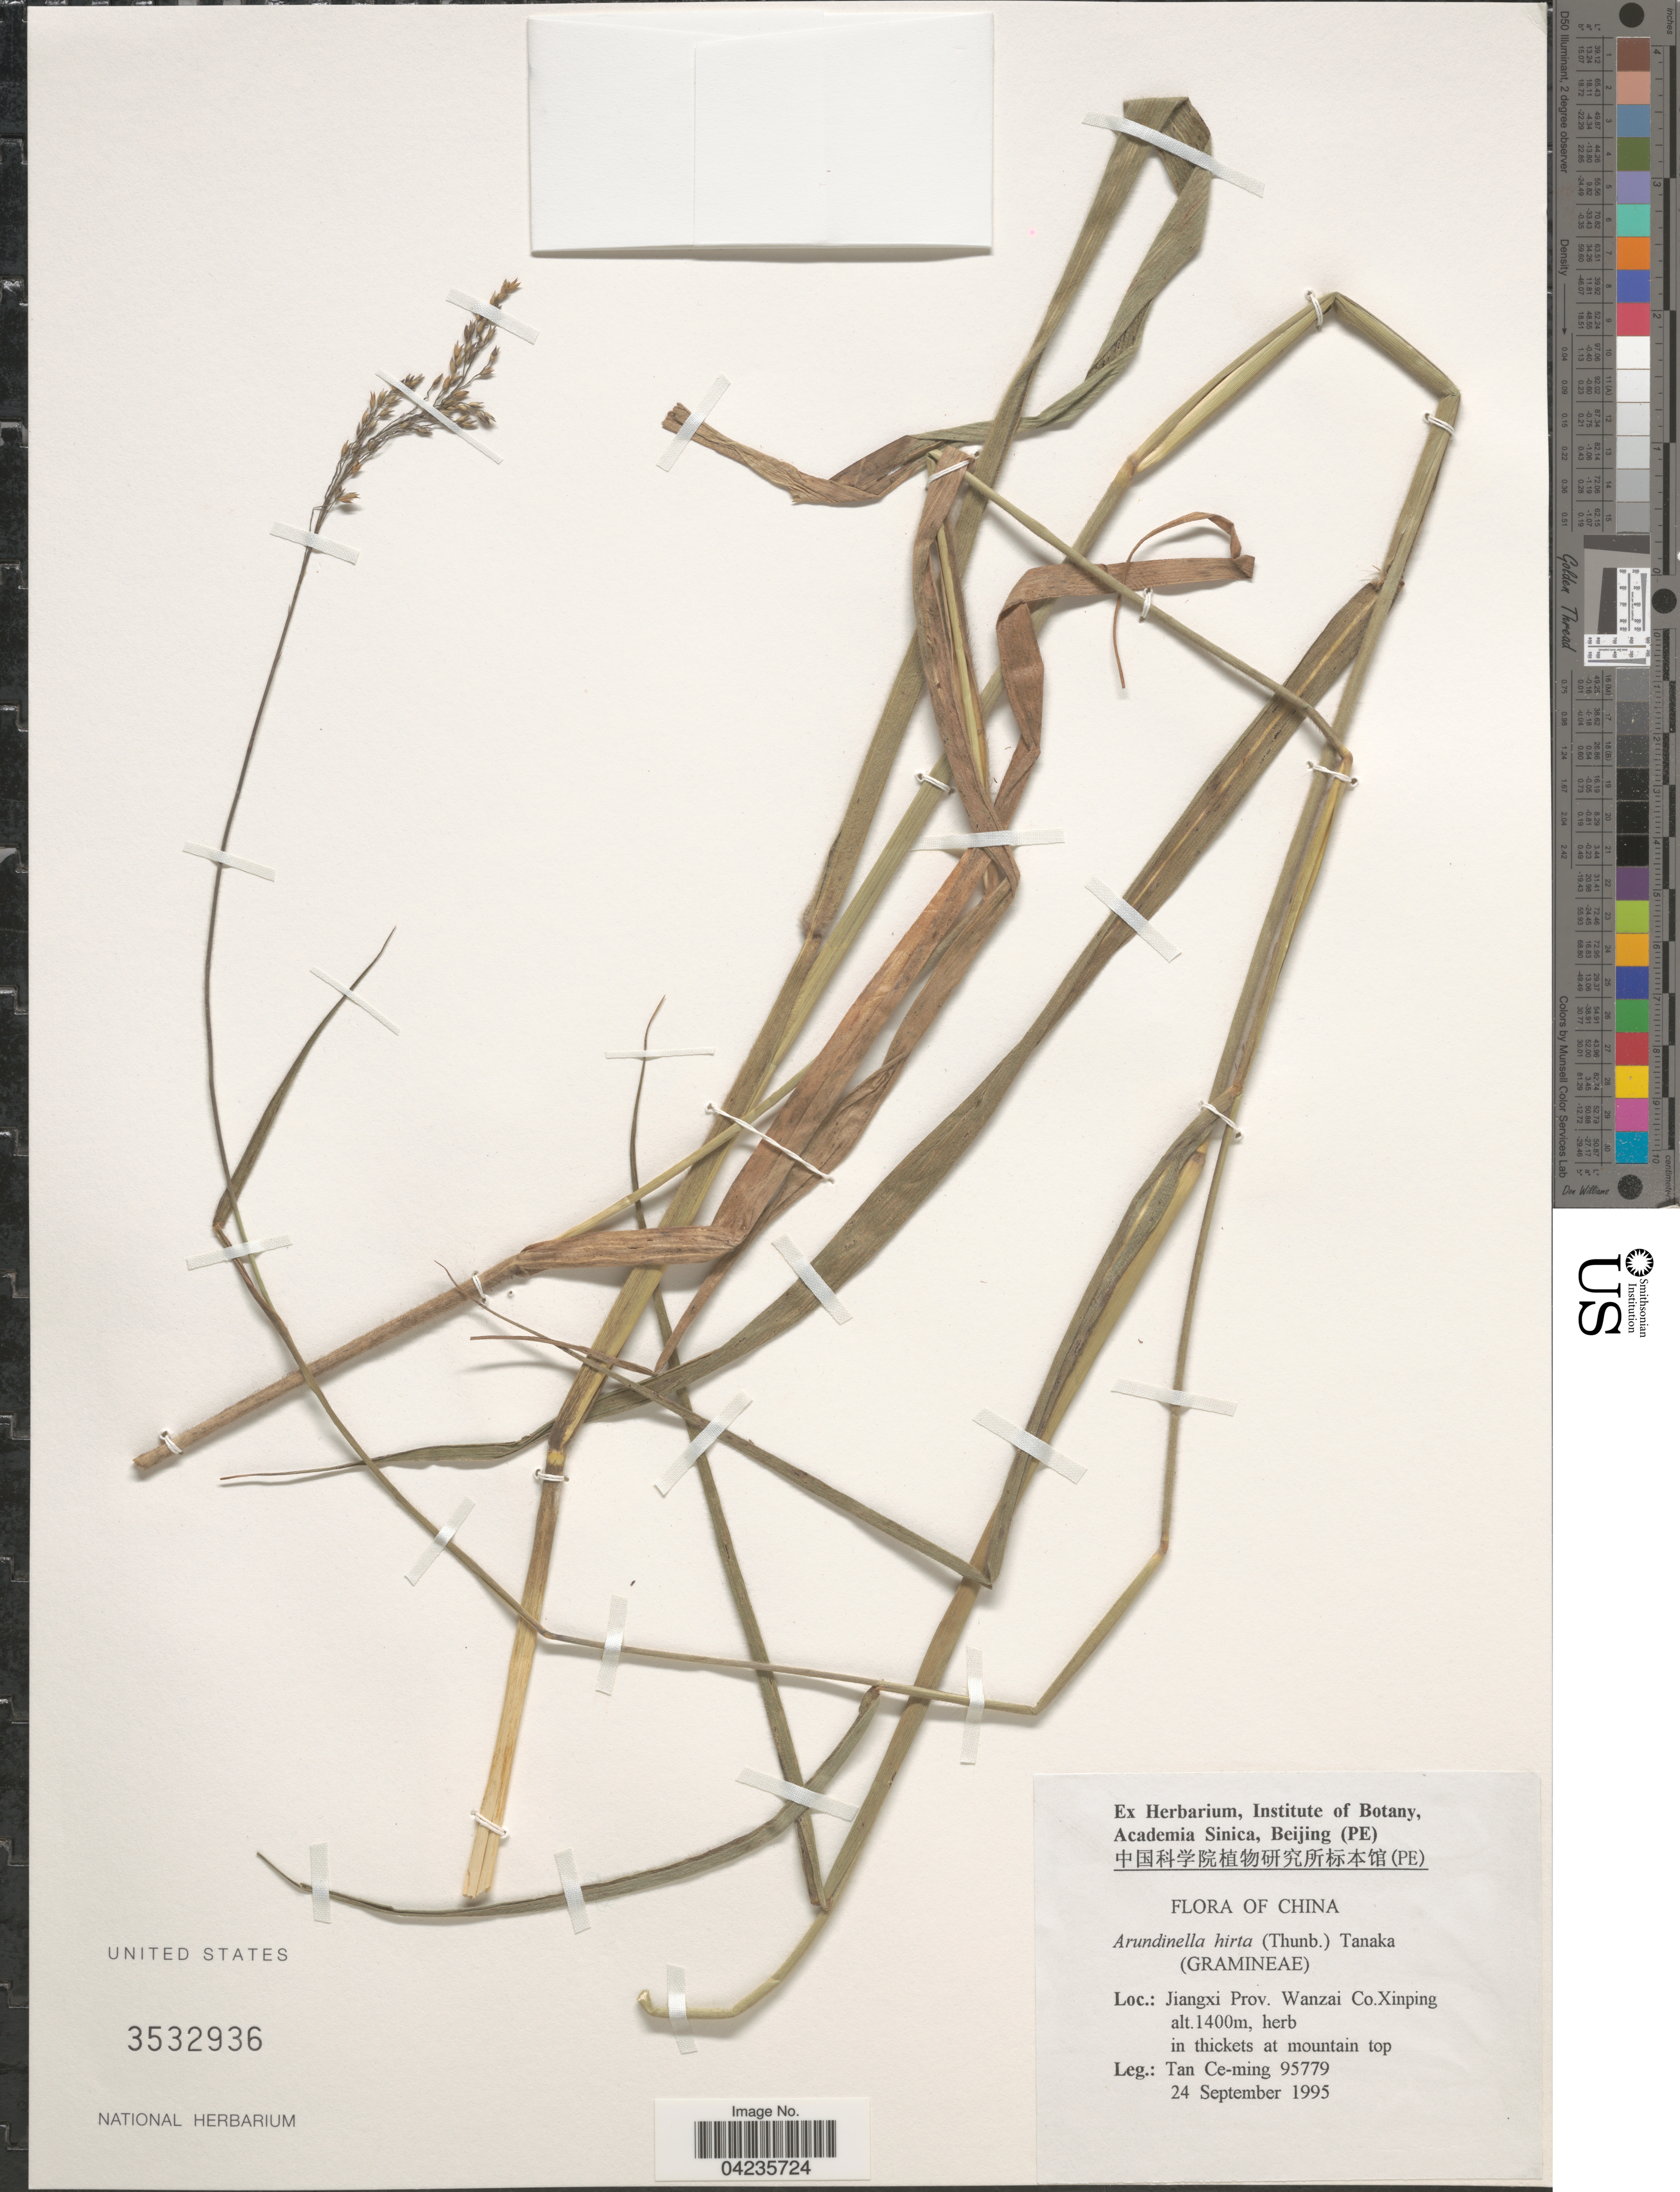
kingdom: Plantae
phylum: Tracheophyta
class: Liliopsida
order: Poales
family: Poaceae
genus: Arundinella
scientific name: Arundinella hirta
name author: (Thunb.) Tanaka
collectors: T. Ce-ming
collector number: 95779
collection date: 1995-09-24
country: China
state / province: Jiangxi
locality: Wanzai Co. Xinping.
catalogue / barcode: US 3532936